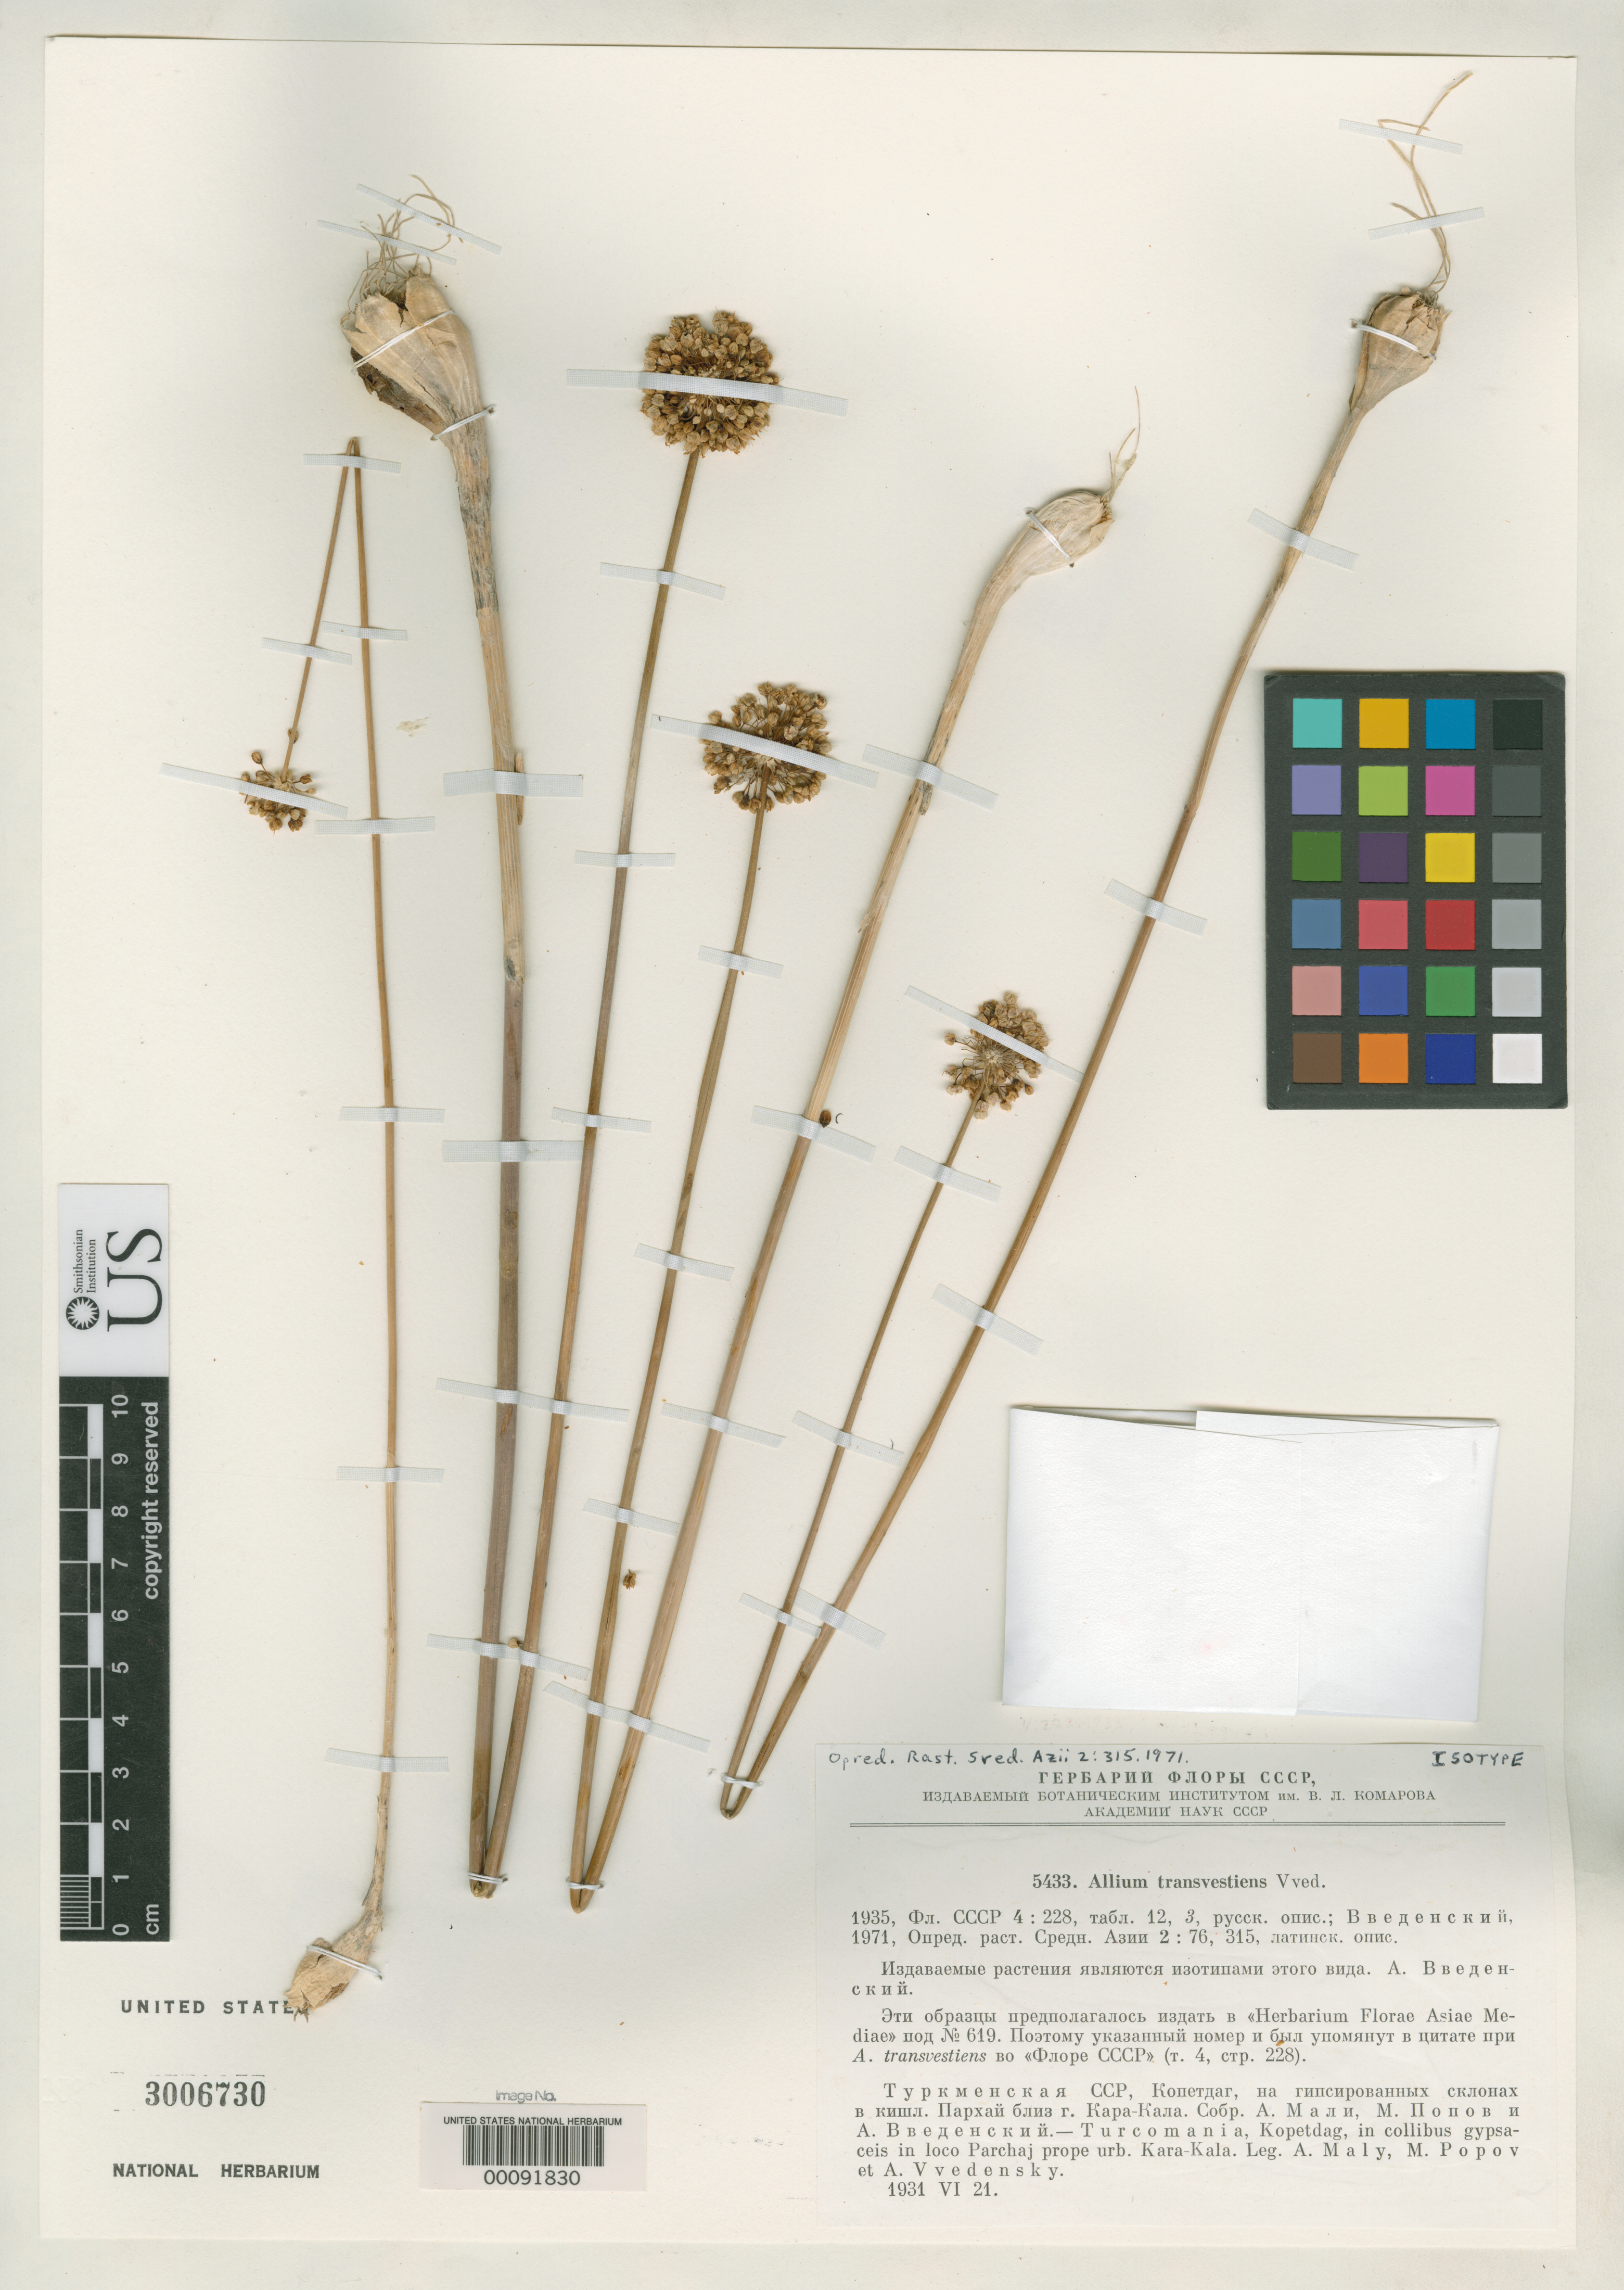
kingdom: Plantae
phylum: Tracheophyta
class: Liliopsida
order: Asparagales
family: Amaryllidaceae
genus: Allium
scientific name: Allium transvestiens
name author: Vved.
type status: Isotype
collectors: A. Vvedensky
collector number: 5433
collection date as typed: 21 Jun 1931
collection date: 1931-06-21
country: Turkmenistan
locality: In region of Parchaj, near Kara-kala.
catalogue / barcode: US 3006730